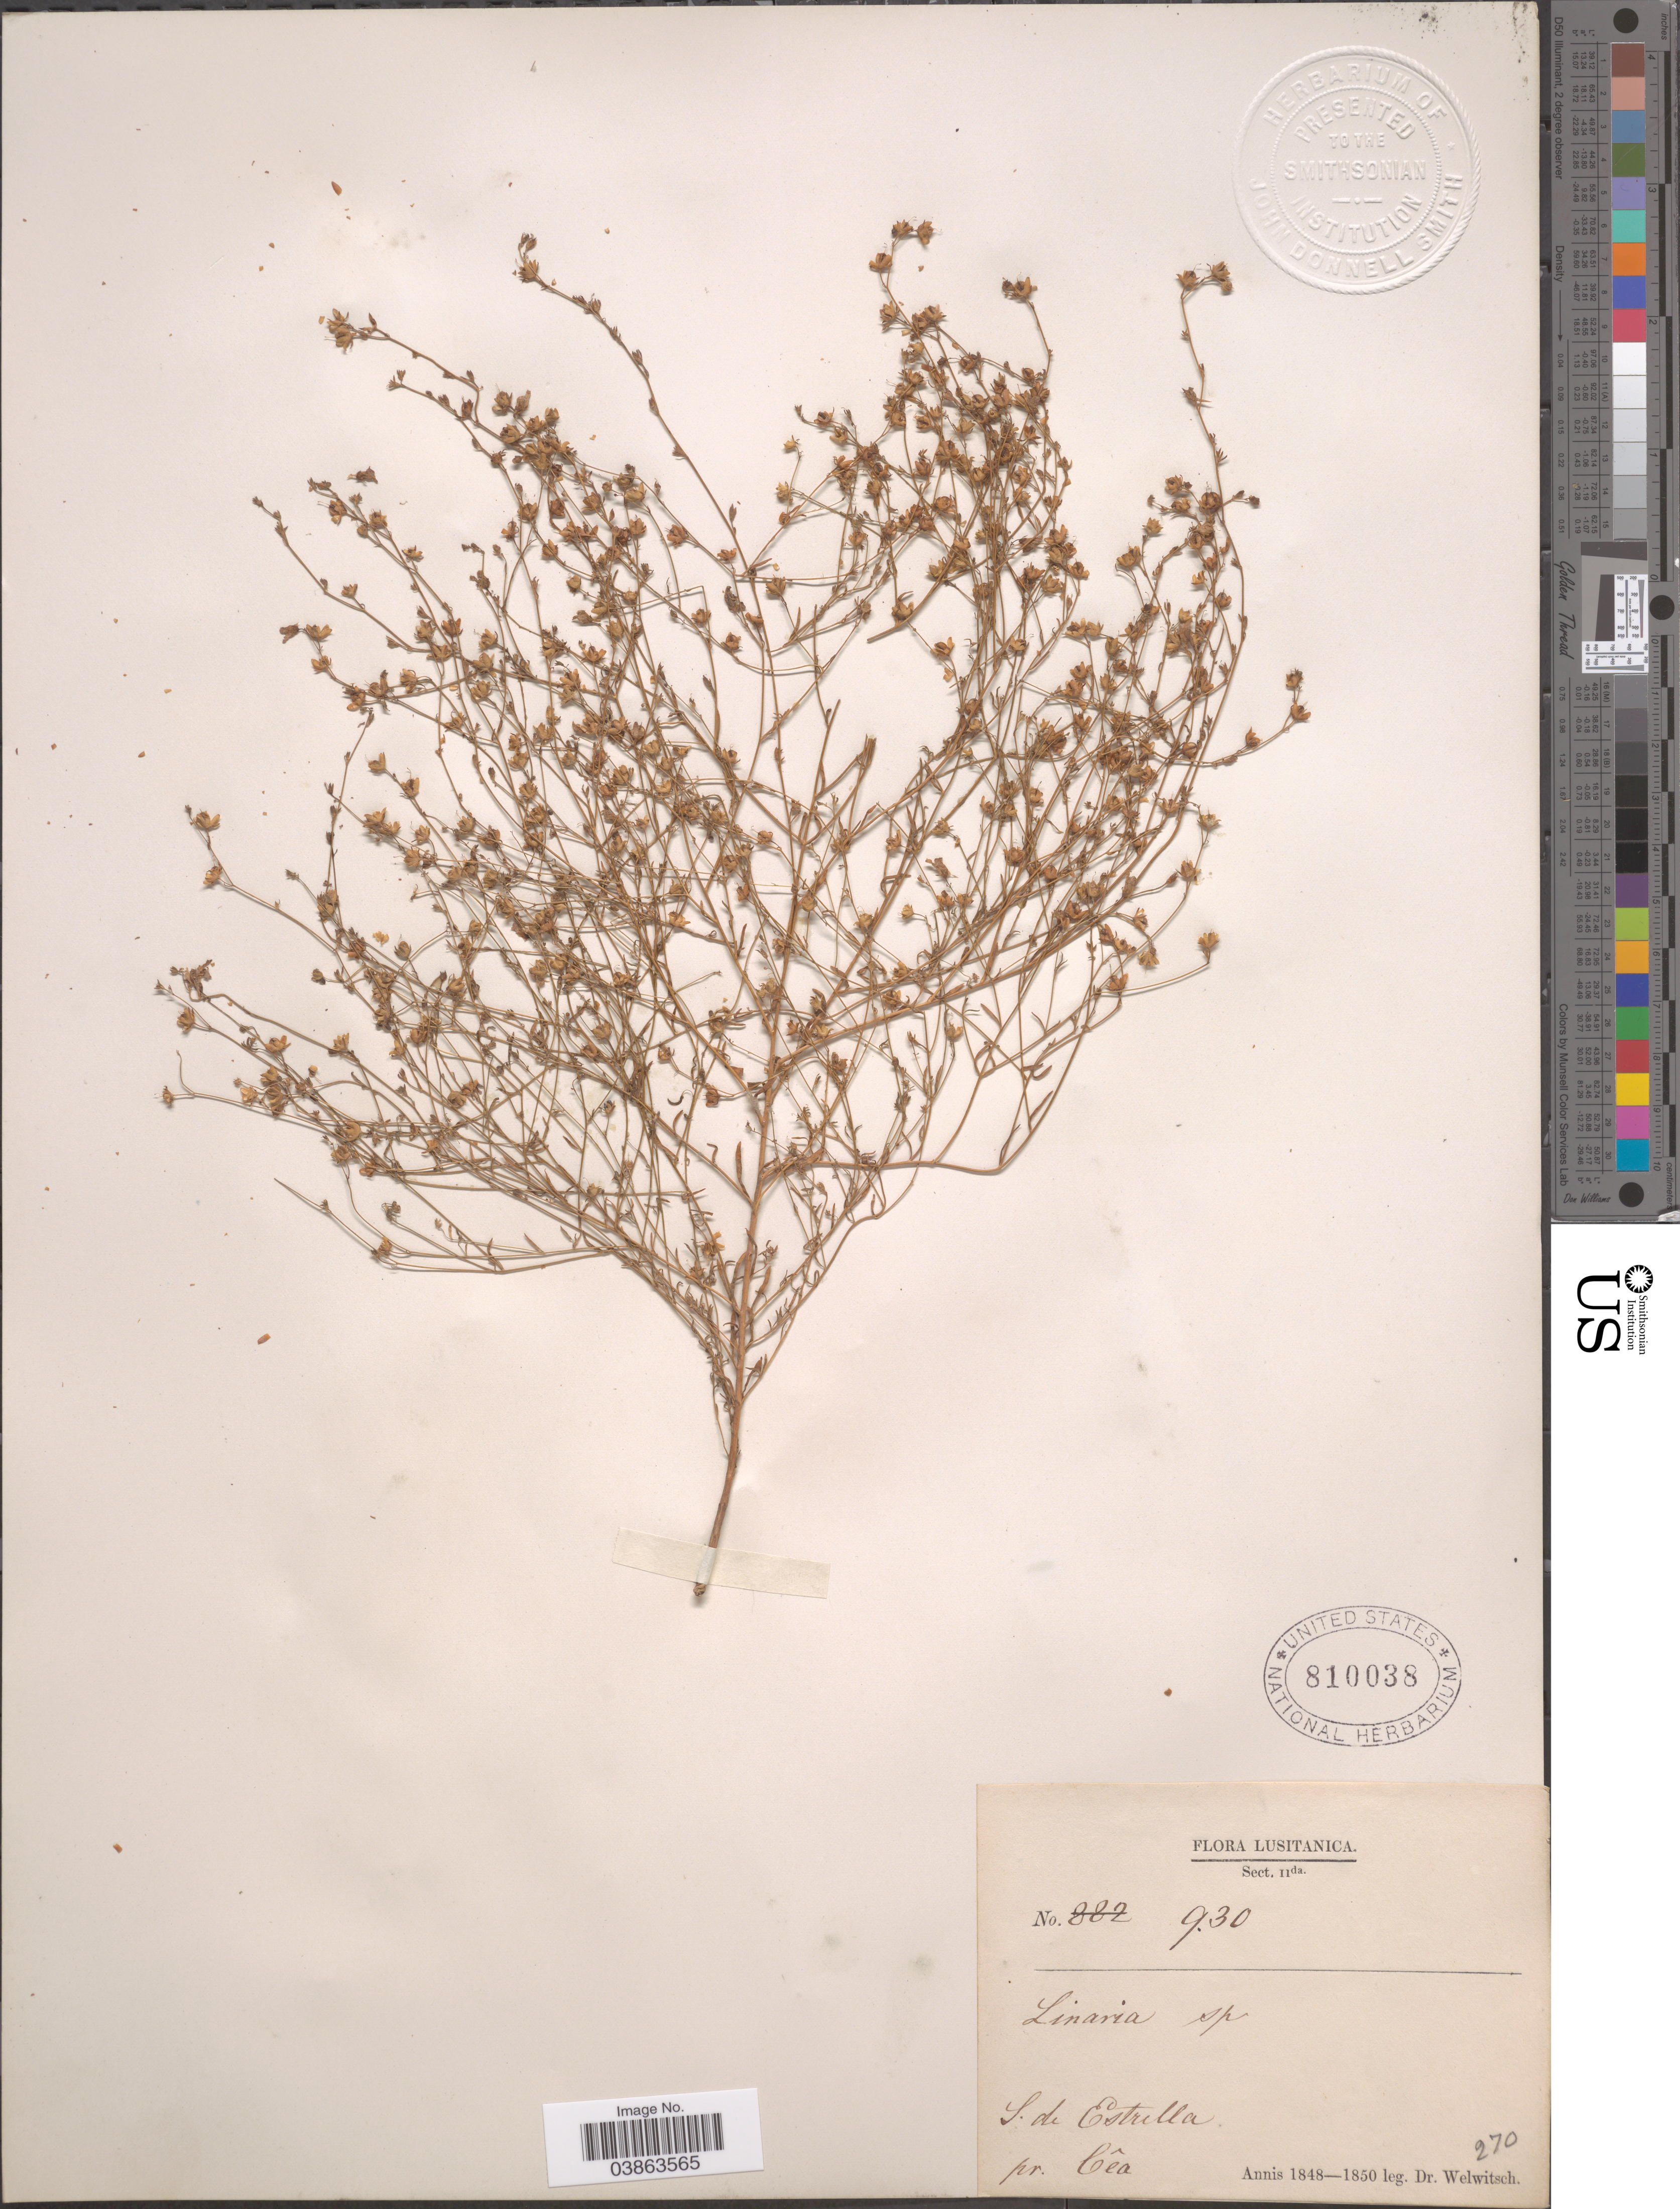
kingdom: Plantae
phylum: Tracheophyta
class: Magnoliopsida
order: Lamiales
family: Plantaginaceae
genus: Linaria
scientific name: Linaria sp.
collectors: -. Welwitsch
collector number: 930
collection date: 1848/1850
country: Portugal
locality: S. de Estrella. pr. Cêa.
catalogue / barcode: US 810038